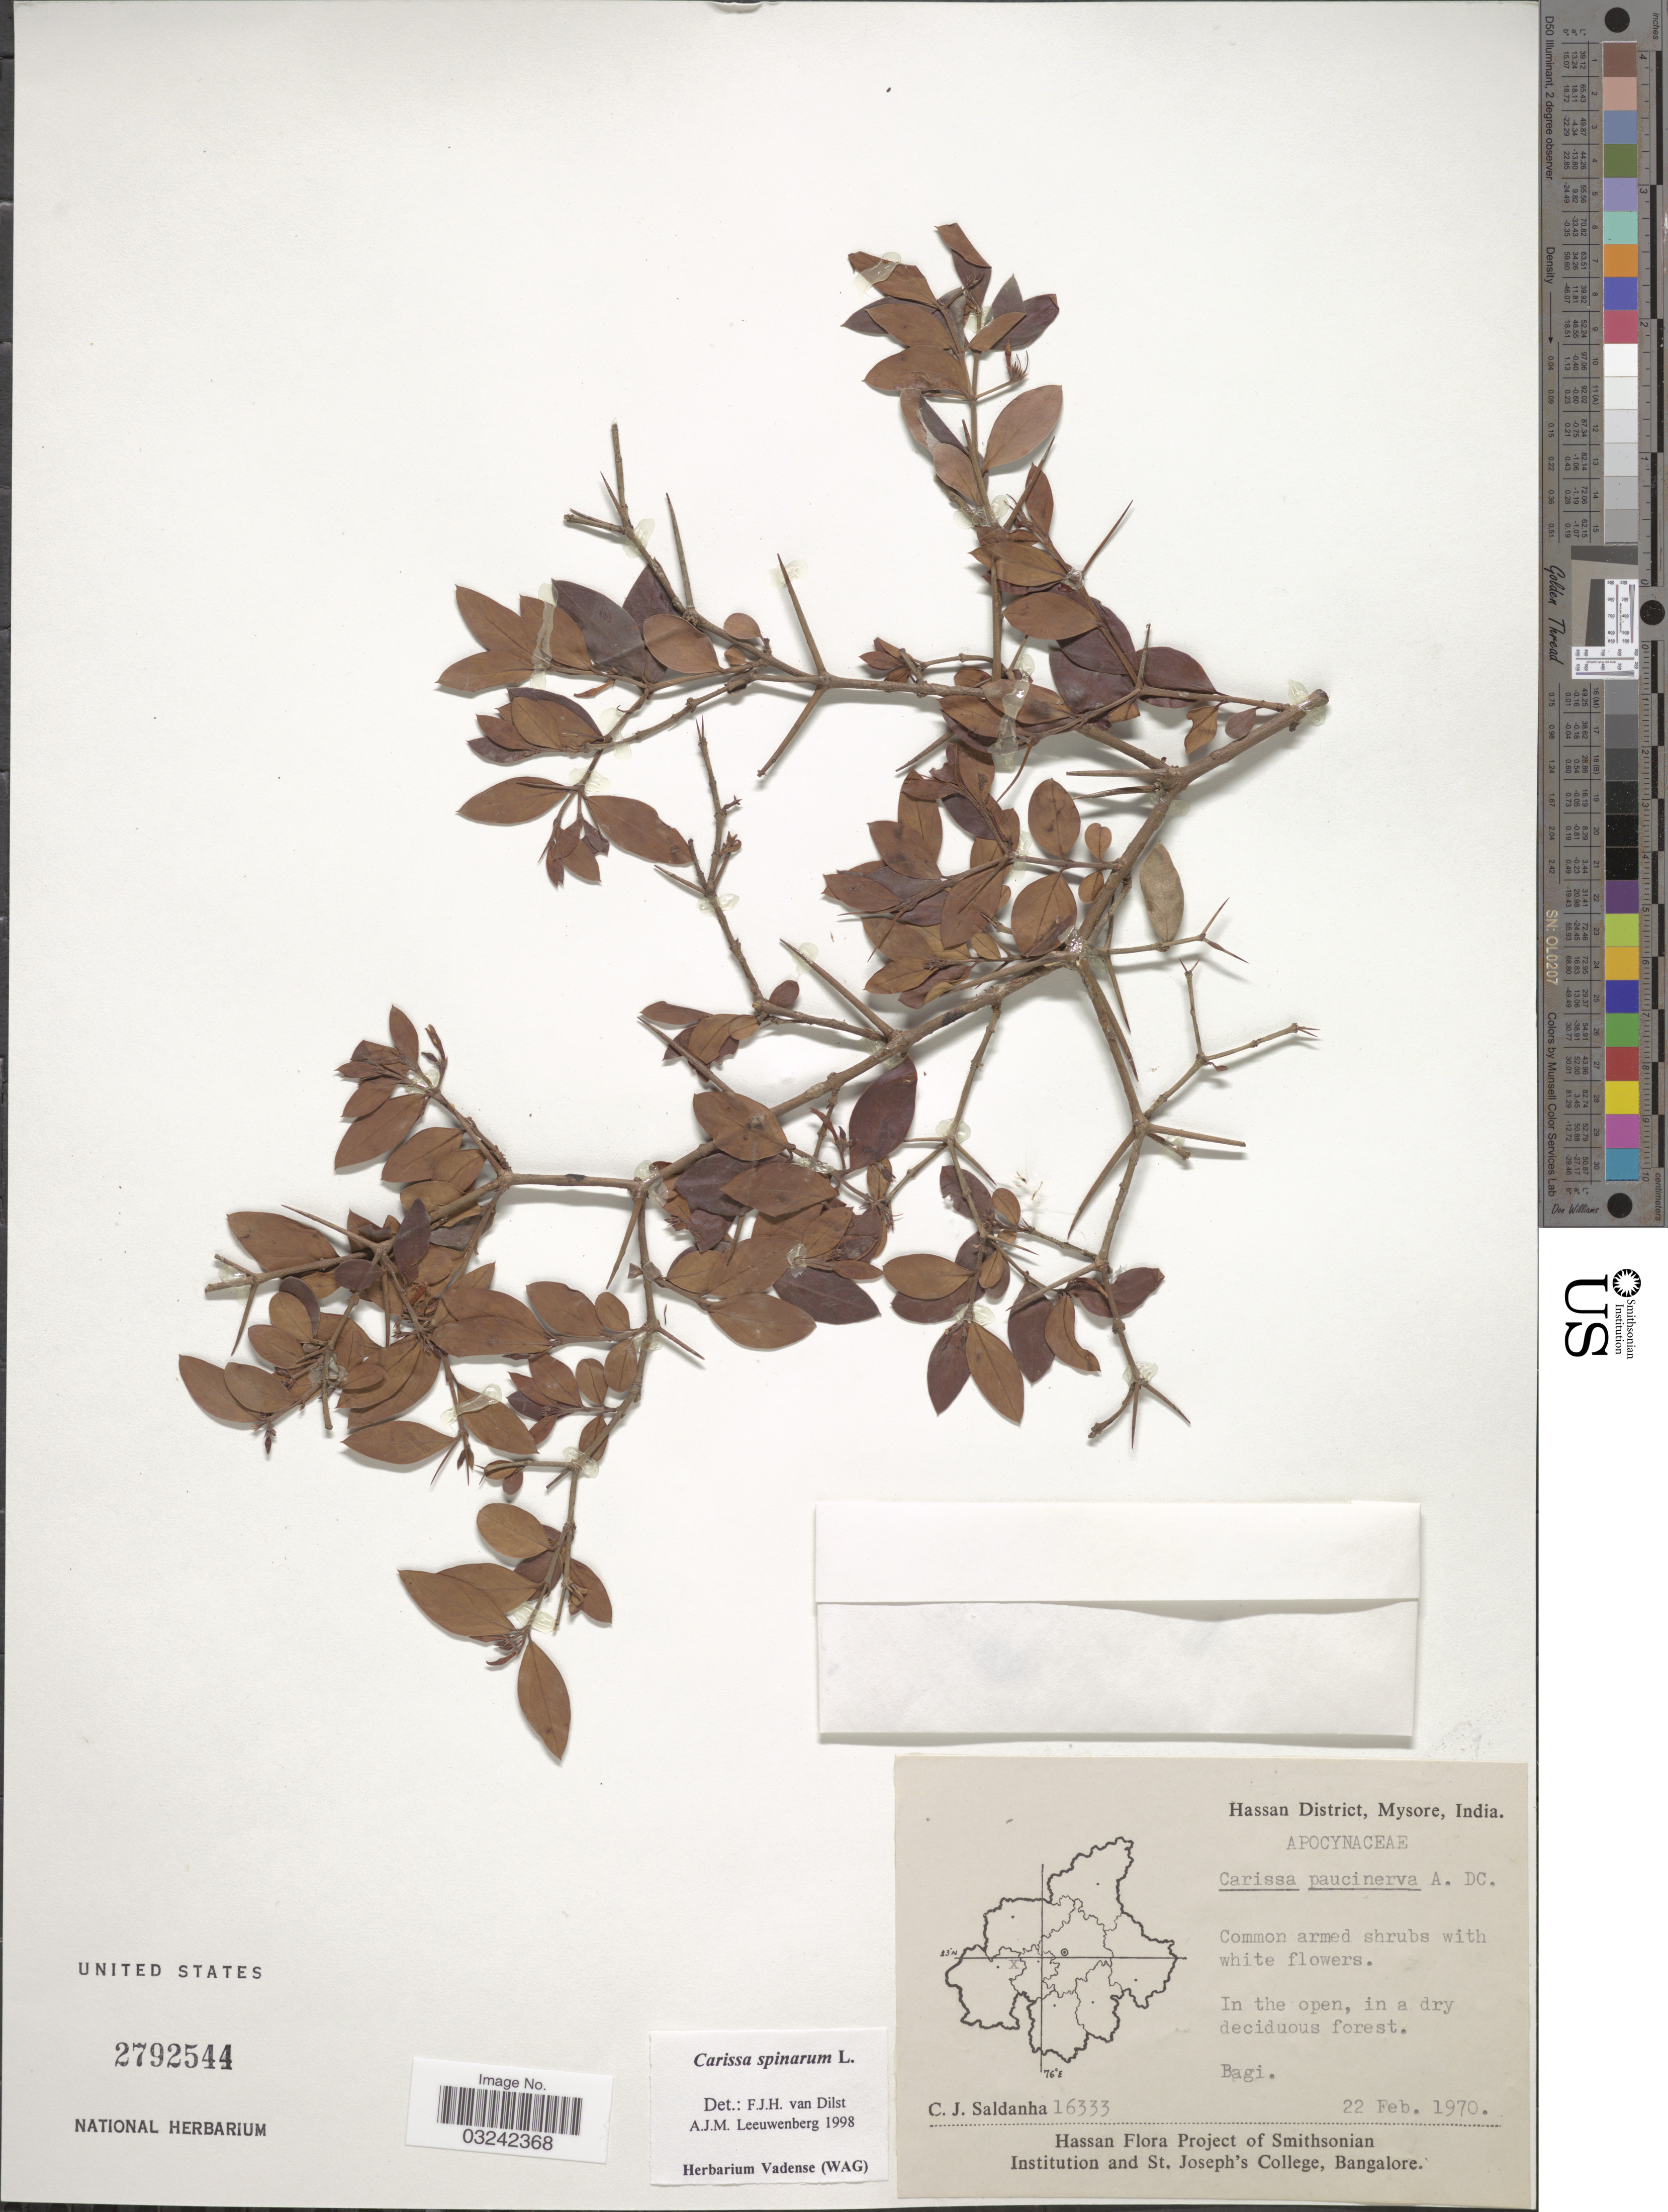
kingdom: Plantae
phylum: Tracheophyta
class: Magnoliopsida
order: Gentianales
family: Apocynaceae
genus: Carissa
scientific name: Carissa spinarum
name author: L.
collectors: C. J. Saldanha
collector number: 16333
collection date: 1970-02-22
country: India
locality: Hassan District, Mysore. Bagi.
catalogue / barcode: US 2792544